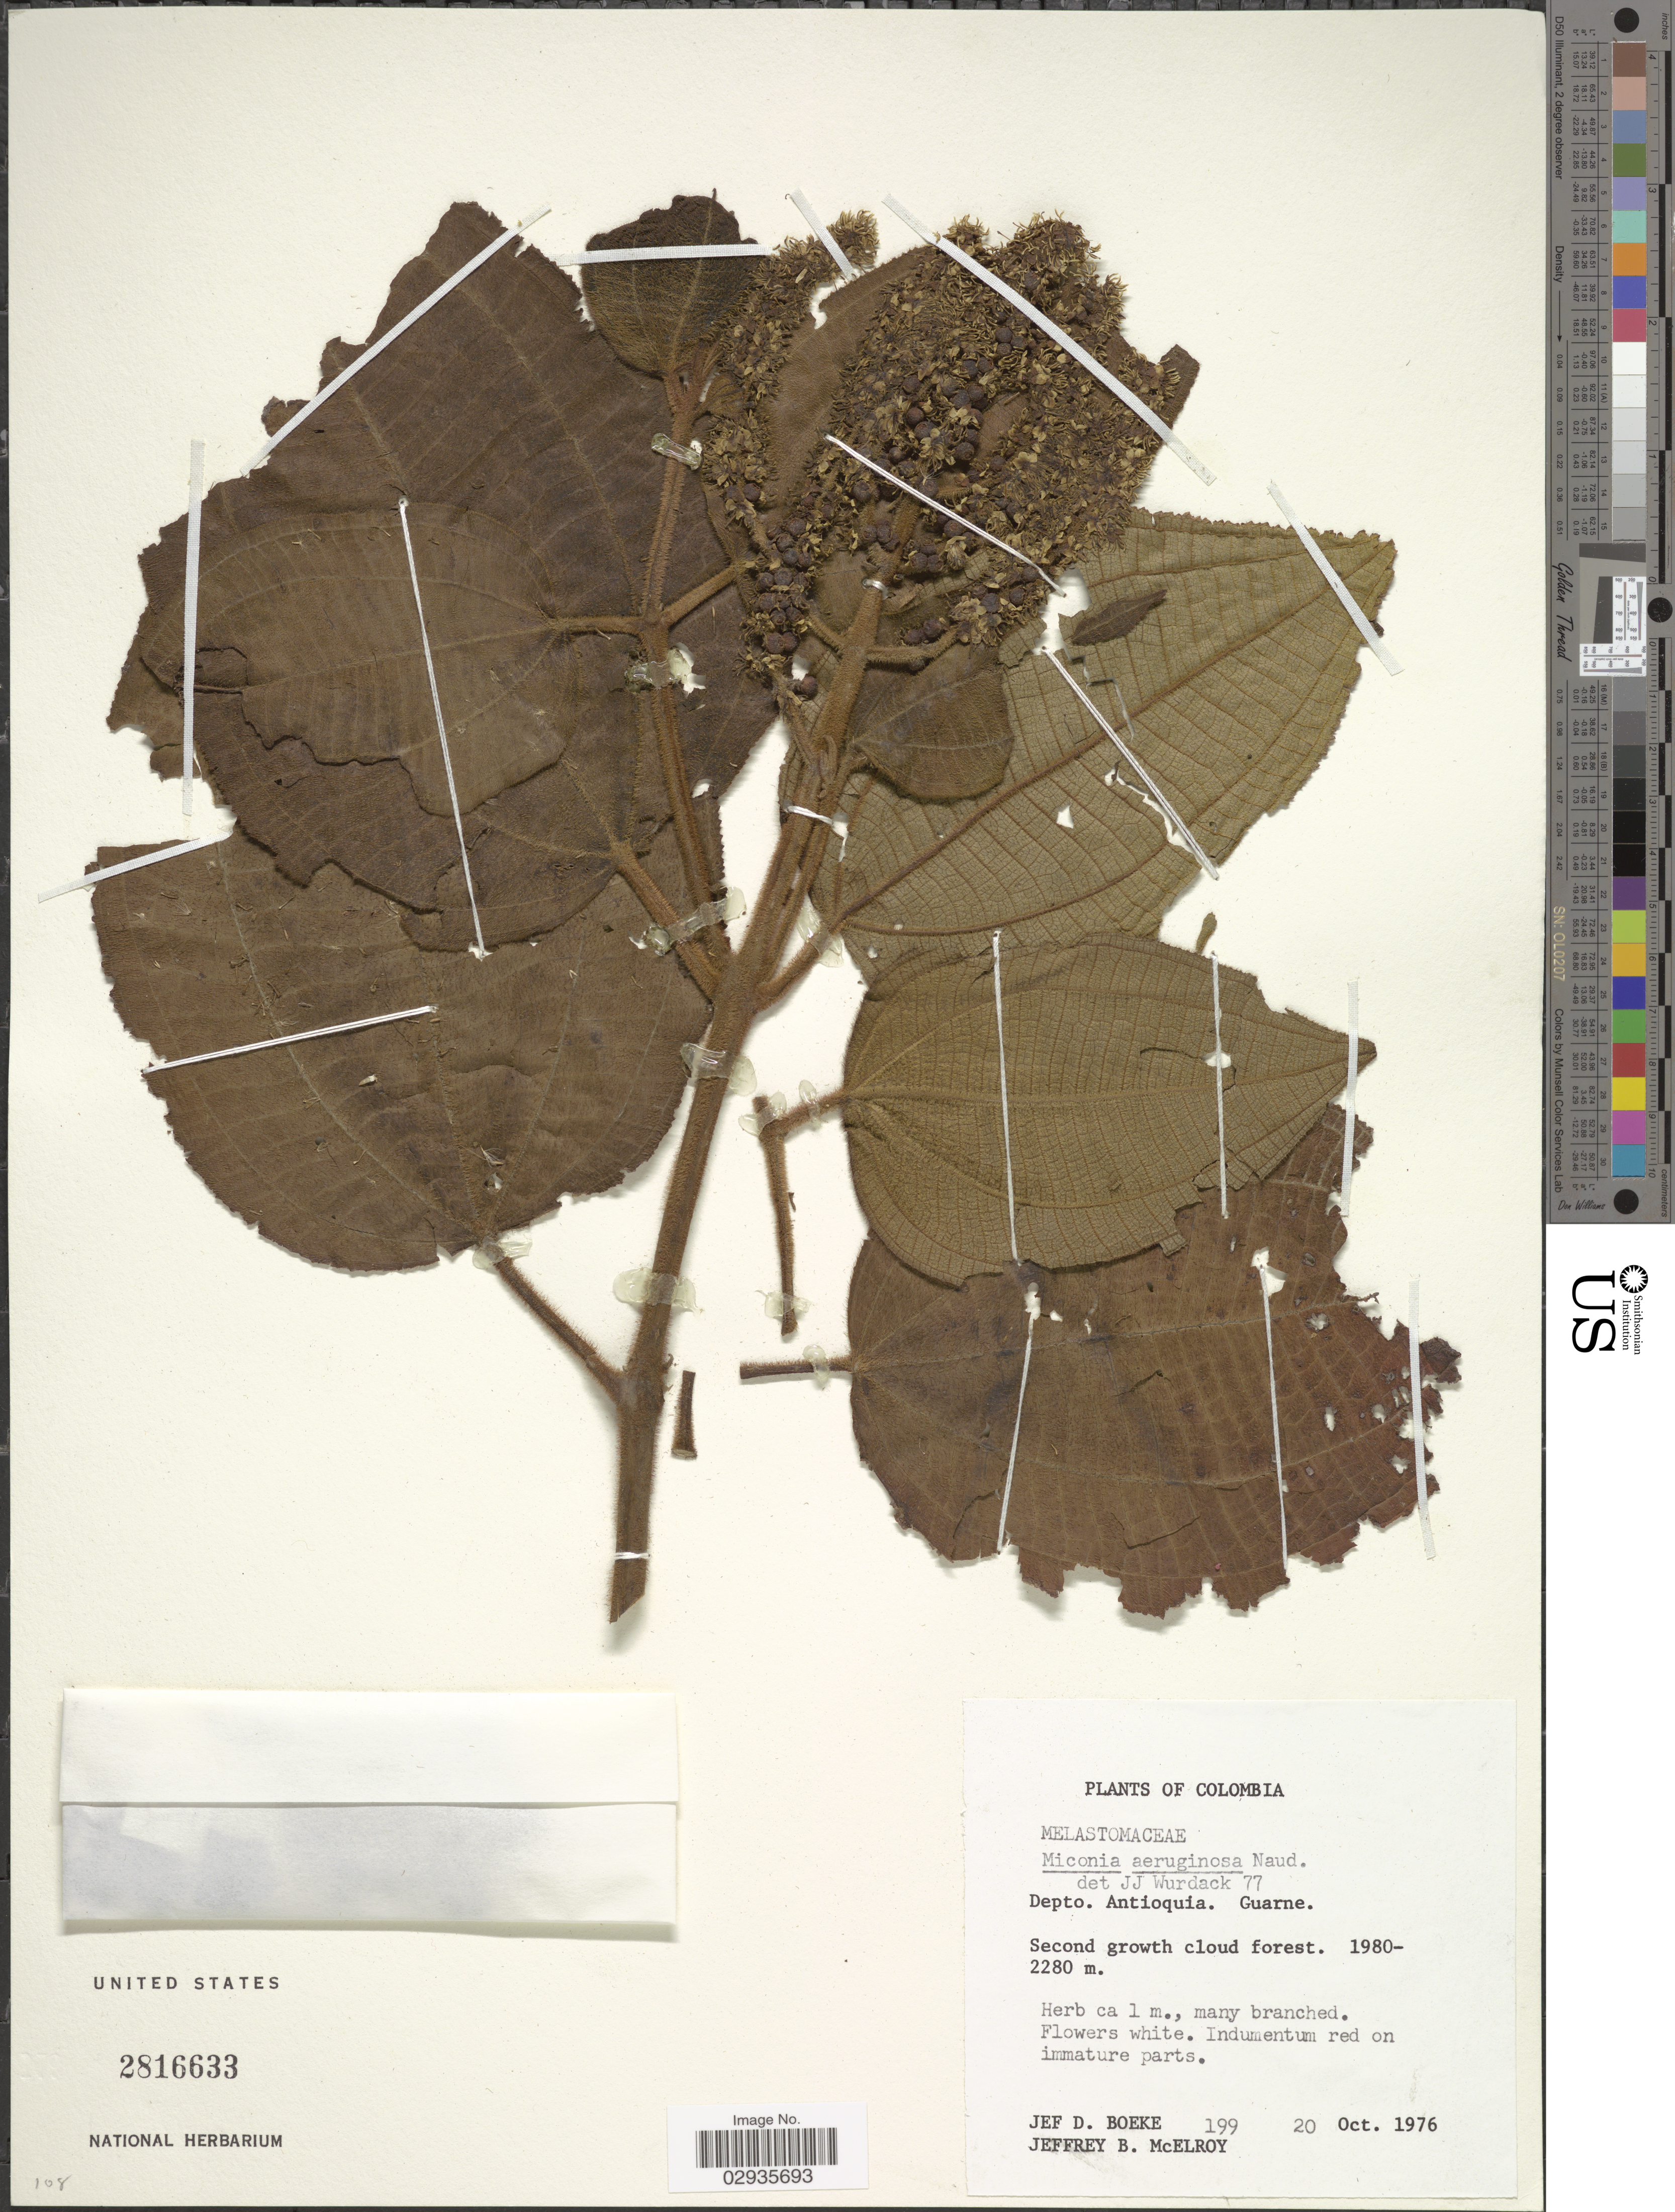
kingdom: Plantae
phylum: Tracheophyta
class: Magnoliopsida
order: Myrtales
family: Melastomataceae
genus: Miconia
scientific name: Miconia aeruginosa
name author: Naudin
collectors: J. Boeke & J. B. McElroy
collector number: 199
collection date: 1976-10-20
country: Colombia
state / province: Antioquia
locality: Dept. Antioquia. Guarne.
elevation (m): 1980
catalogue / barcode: US 2816633